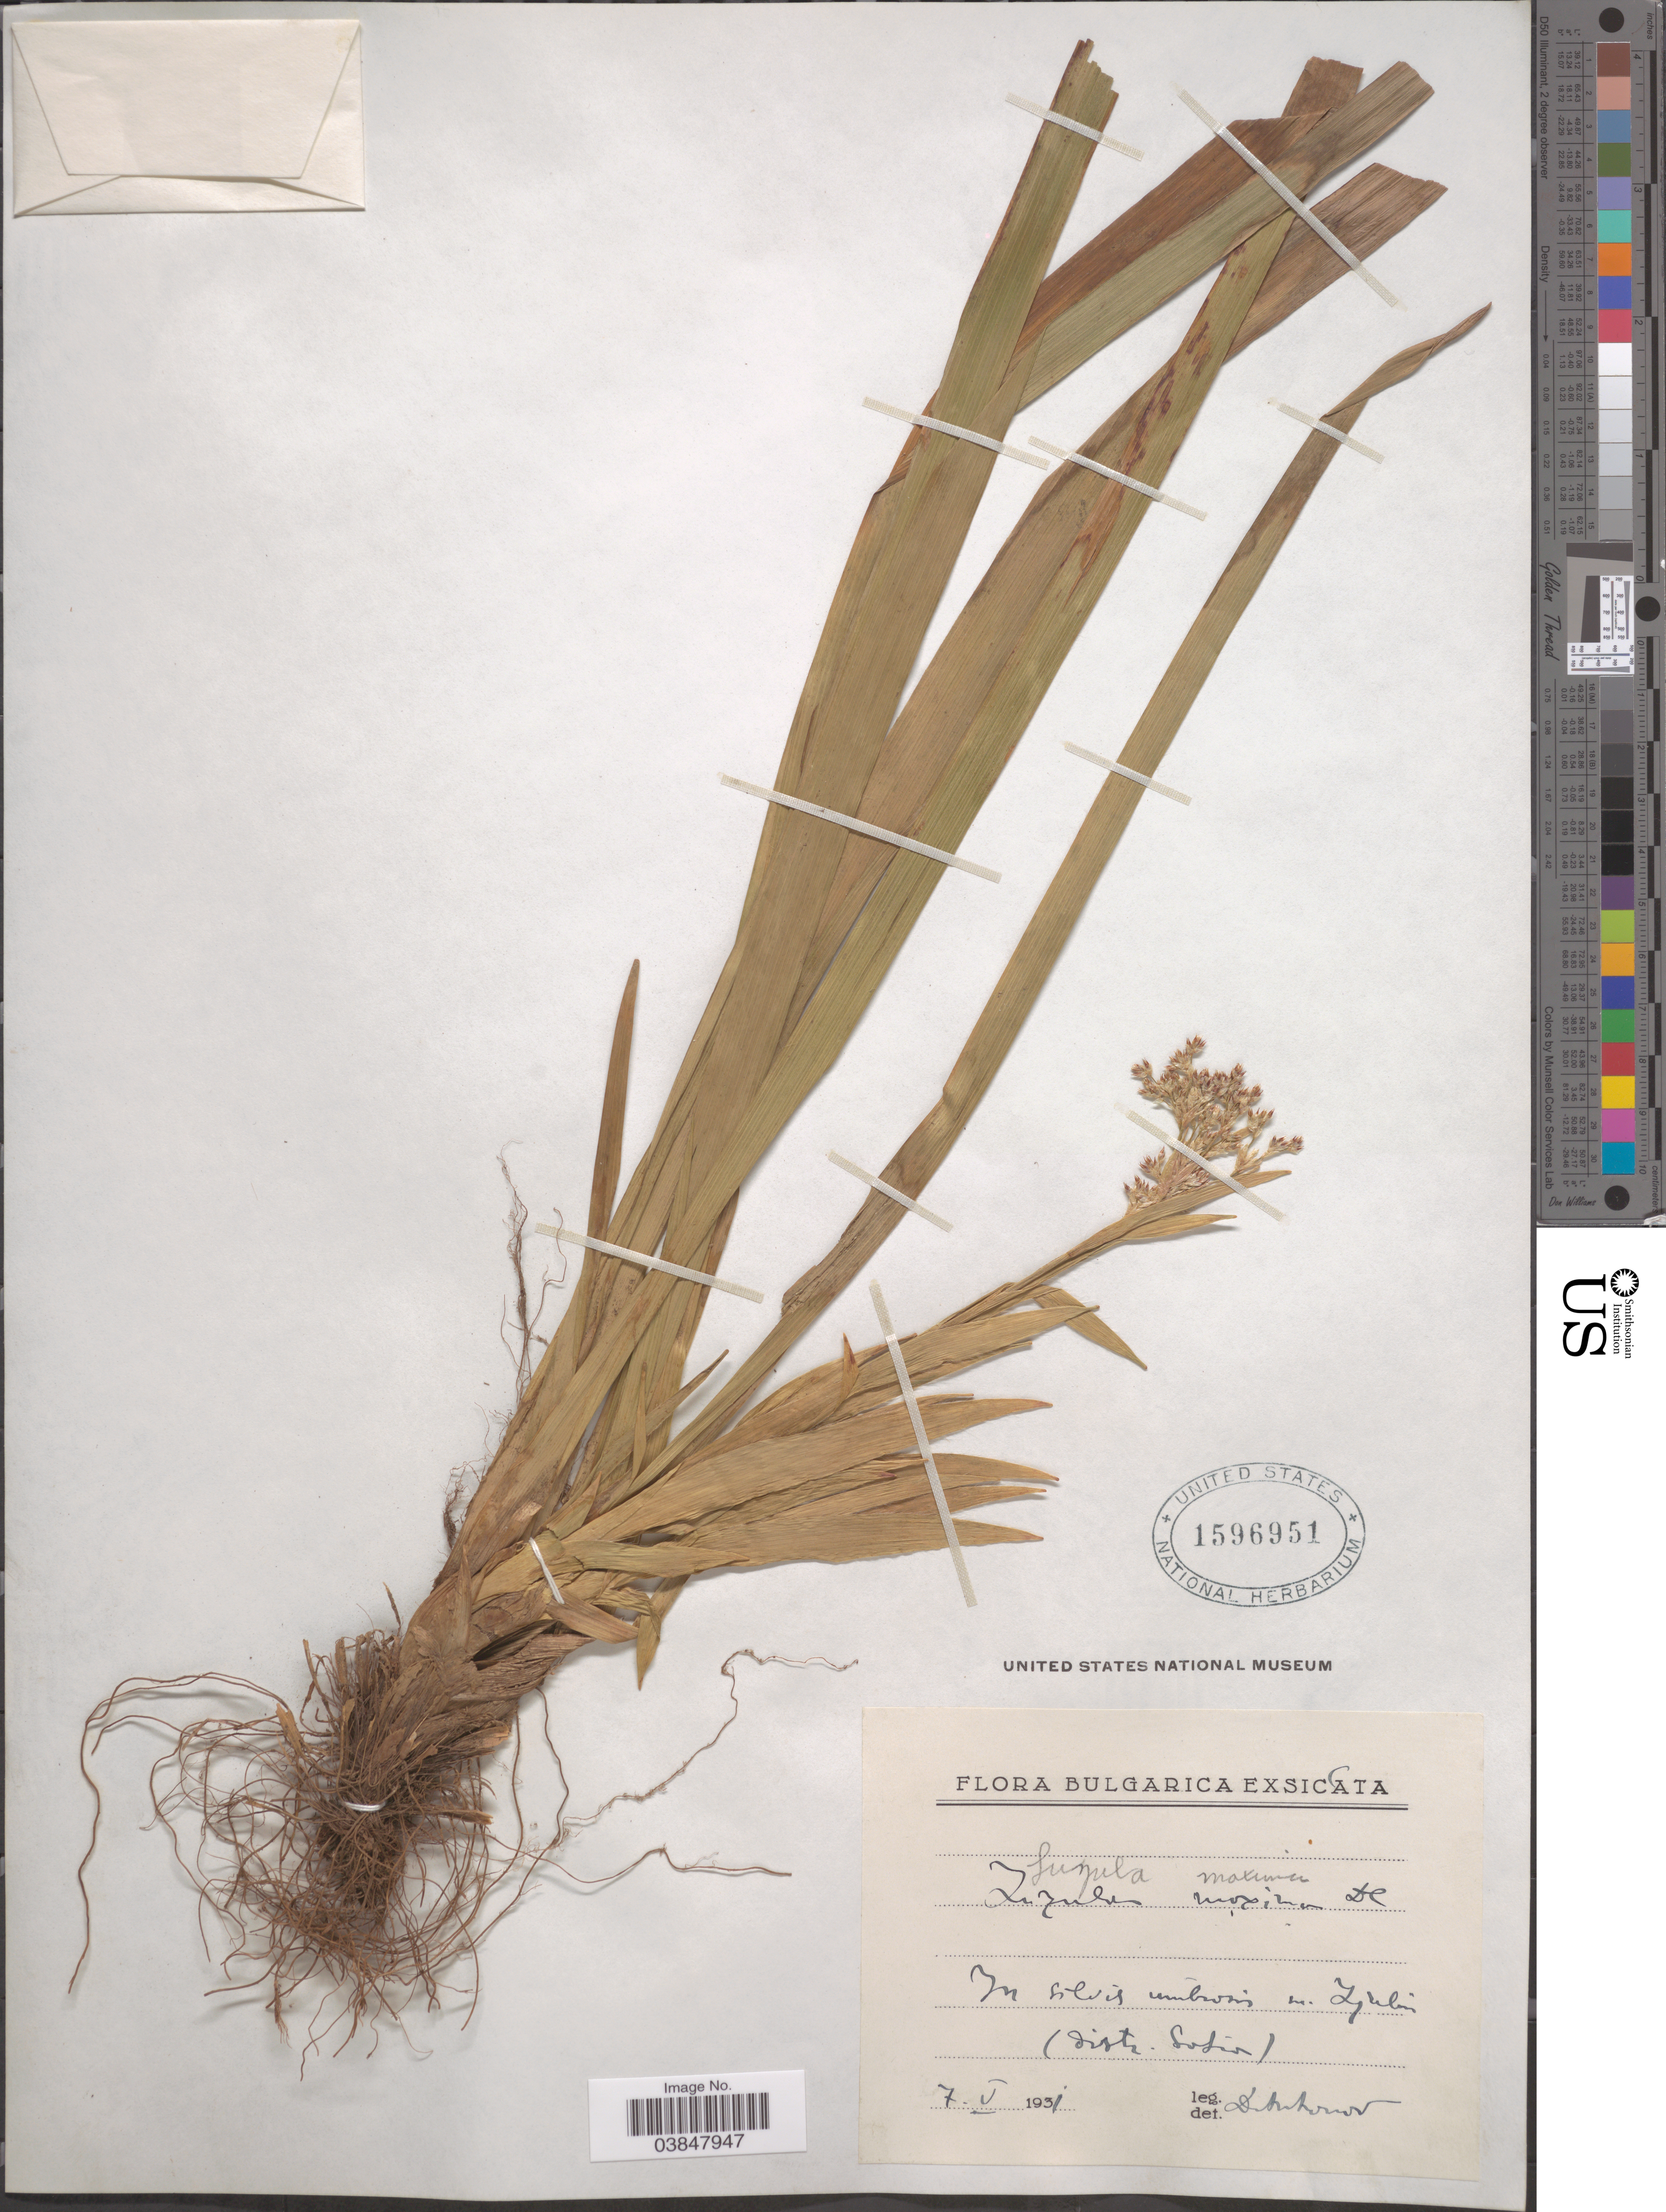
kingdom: Plantae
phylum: Tracheophyta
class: Liliopsida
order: Poales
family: Juncaceae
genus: Luzula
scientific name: Luzula maxima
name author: (Reichard) DC.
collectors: D. Antonov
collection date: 1931-05-07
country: Bulgaria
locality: In silvis umbrozis m. Isulin (Distr. Sofia).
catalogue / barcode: US 1596951